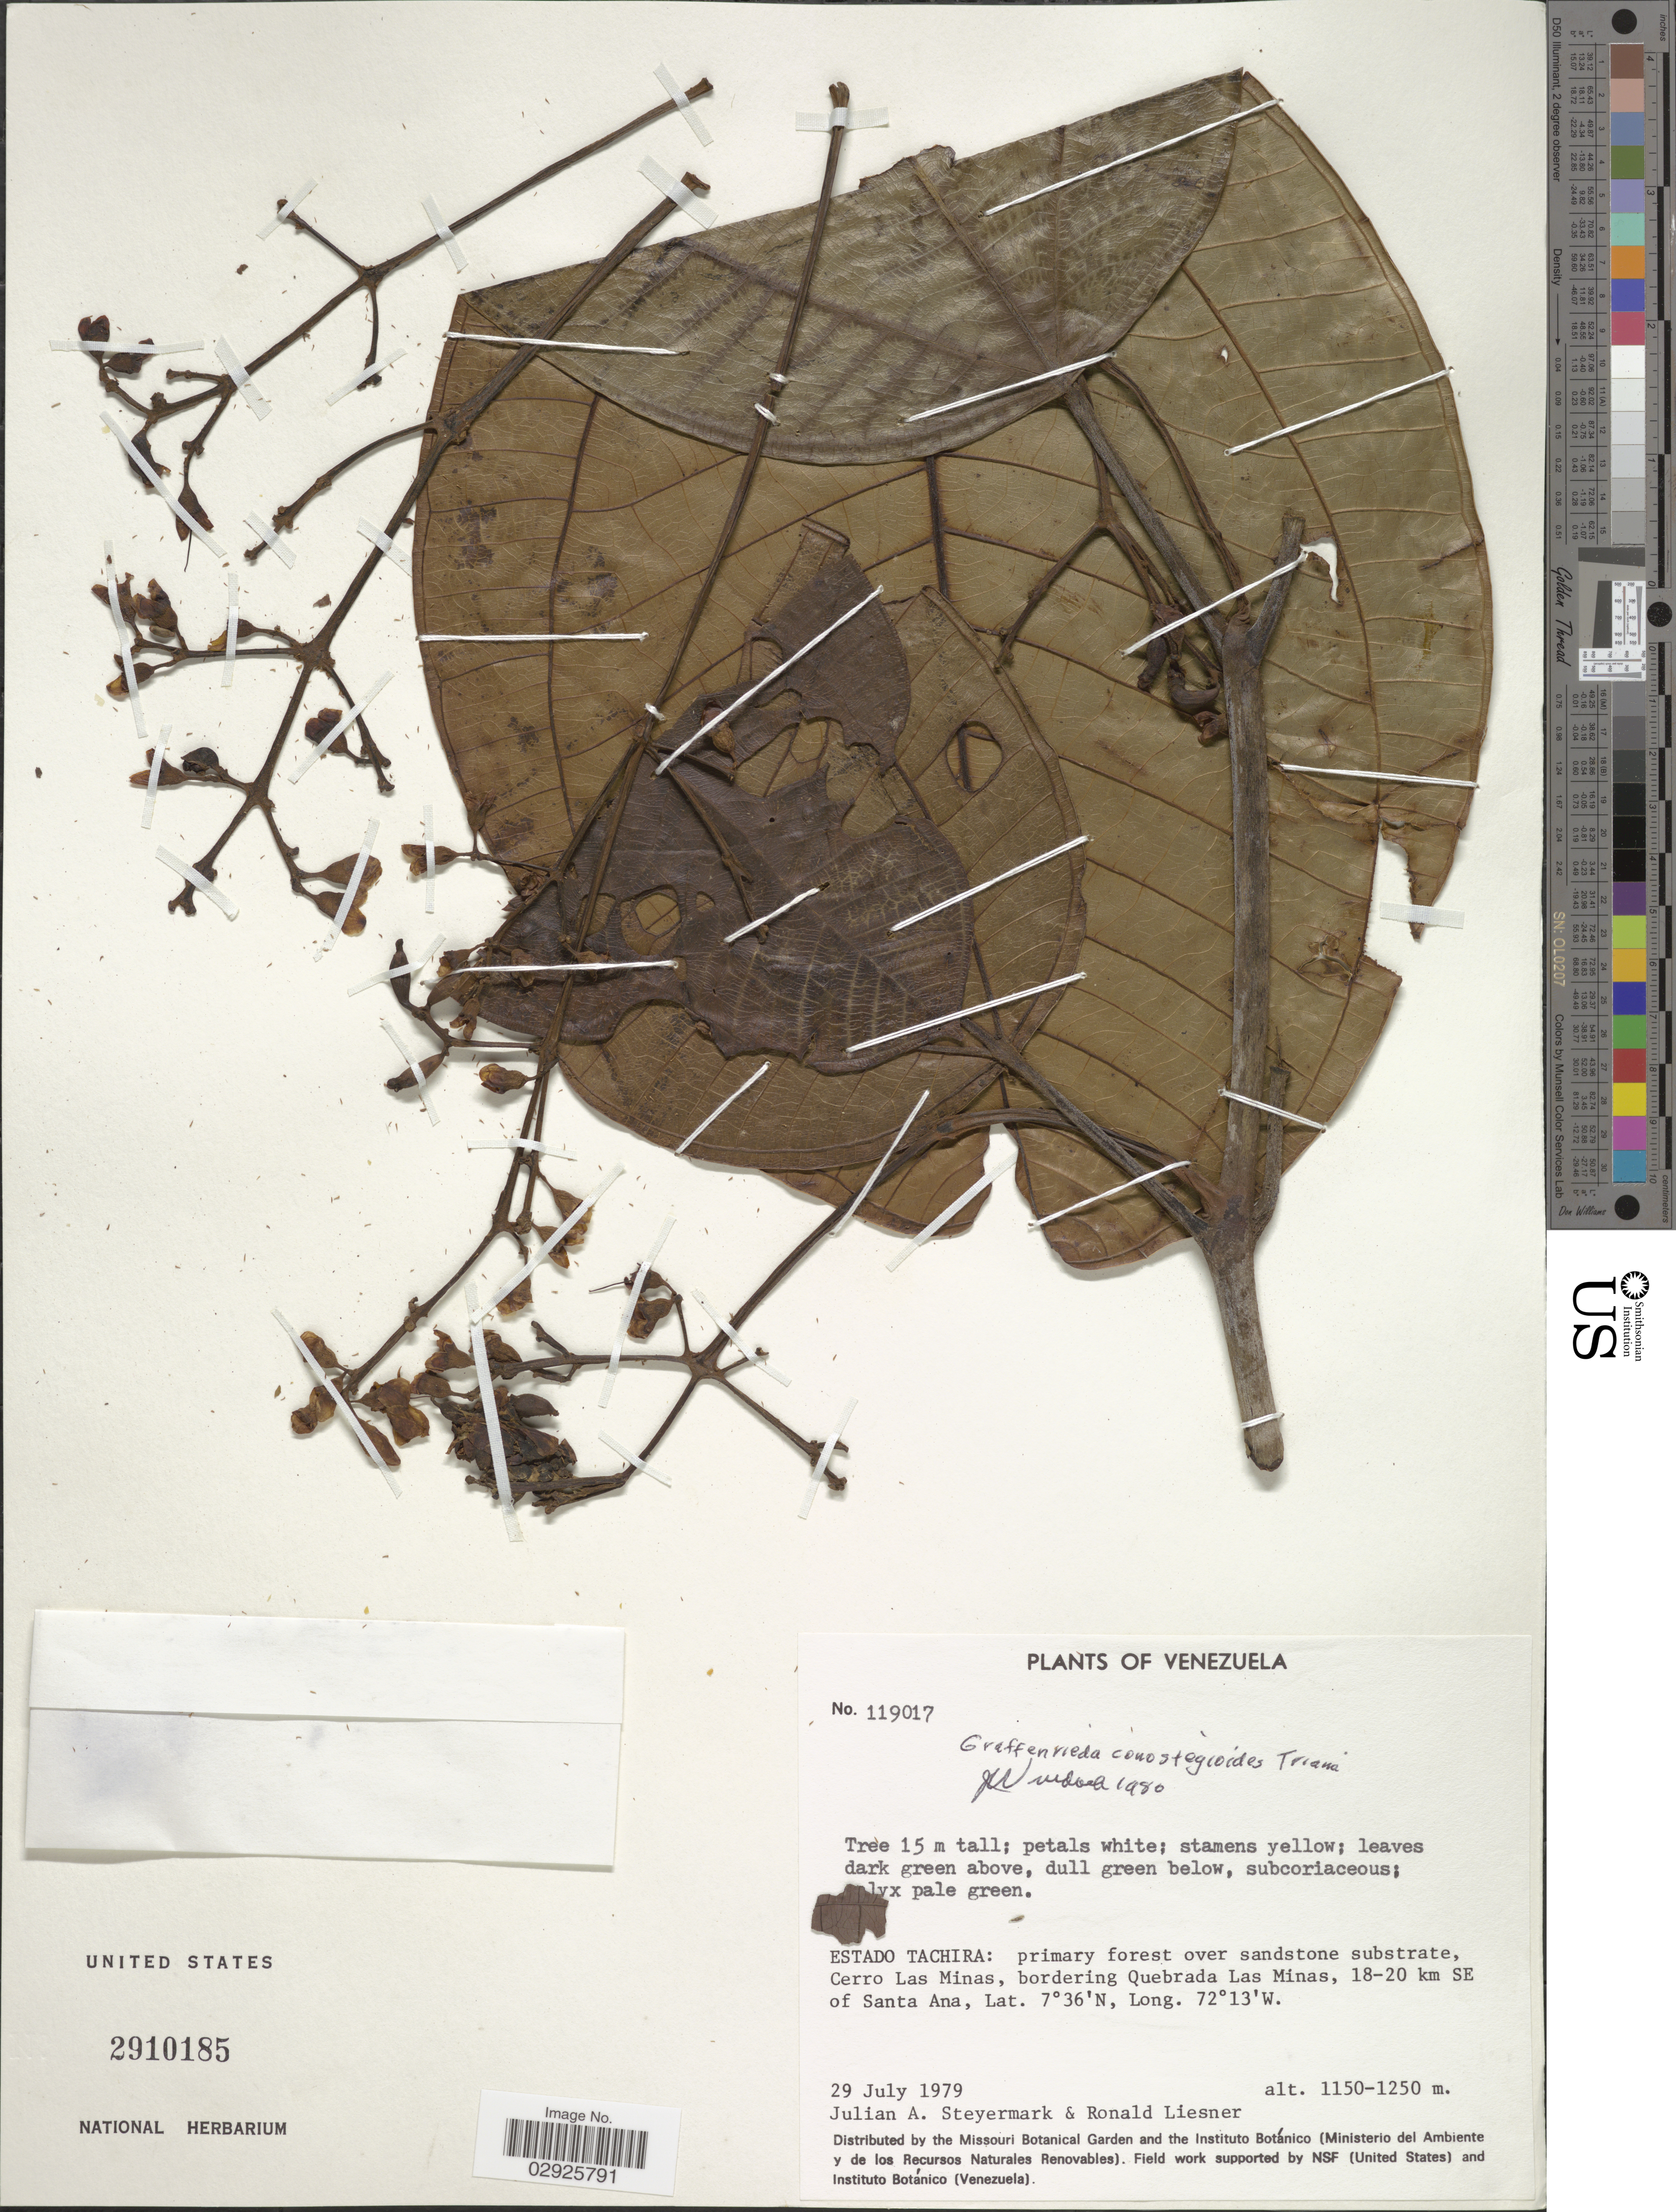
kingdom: Plantae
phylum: Tracheophyta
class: Magnoliopsida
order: Myrtales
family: Melastomataceae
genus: Graffenrieda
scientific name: Graffenrieda conostegioides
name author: Triana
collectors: J. Steyermark & R. L. Liesner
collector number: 119017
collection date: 1979-07-29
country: Venezuela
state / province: Tachira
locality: Cerro Las Minas, bordering Quebrada Las Minas, 18-20 km SE of Santa Ana.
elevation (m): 1150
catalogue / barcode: US 2910185